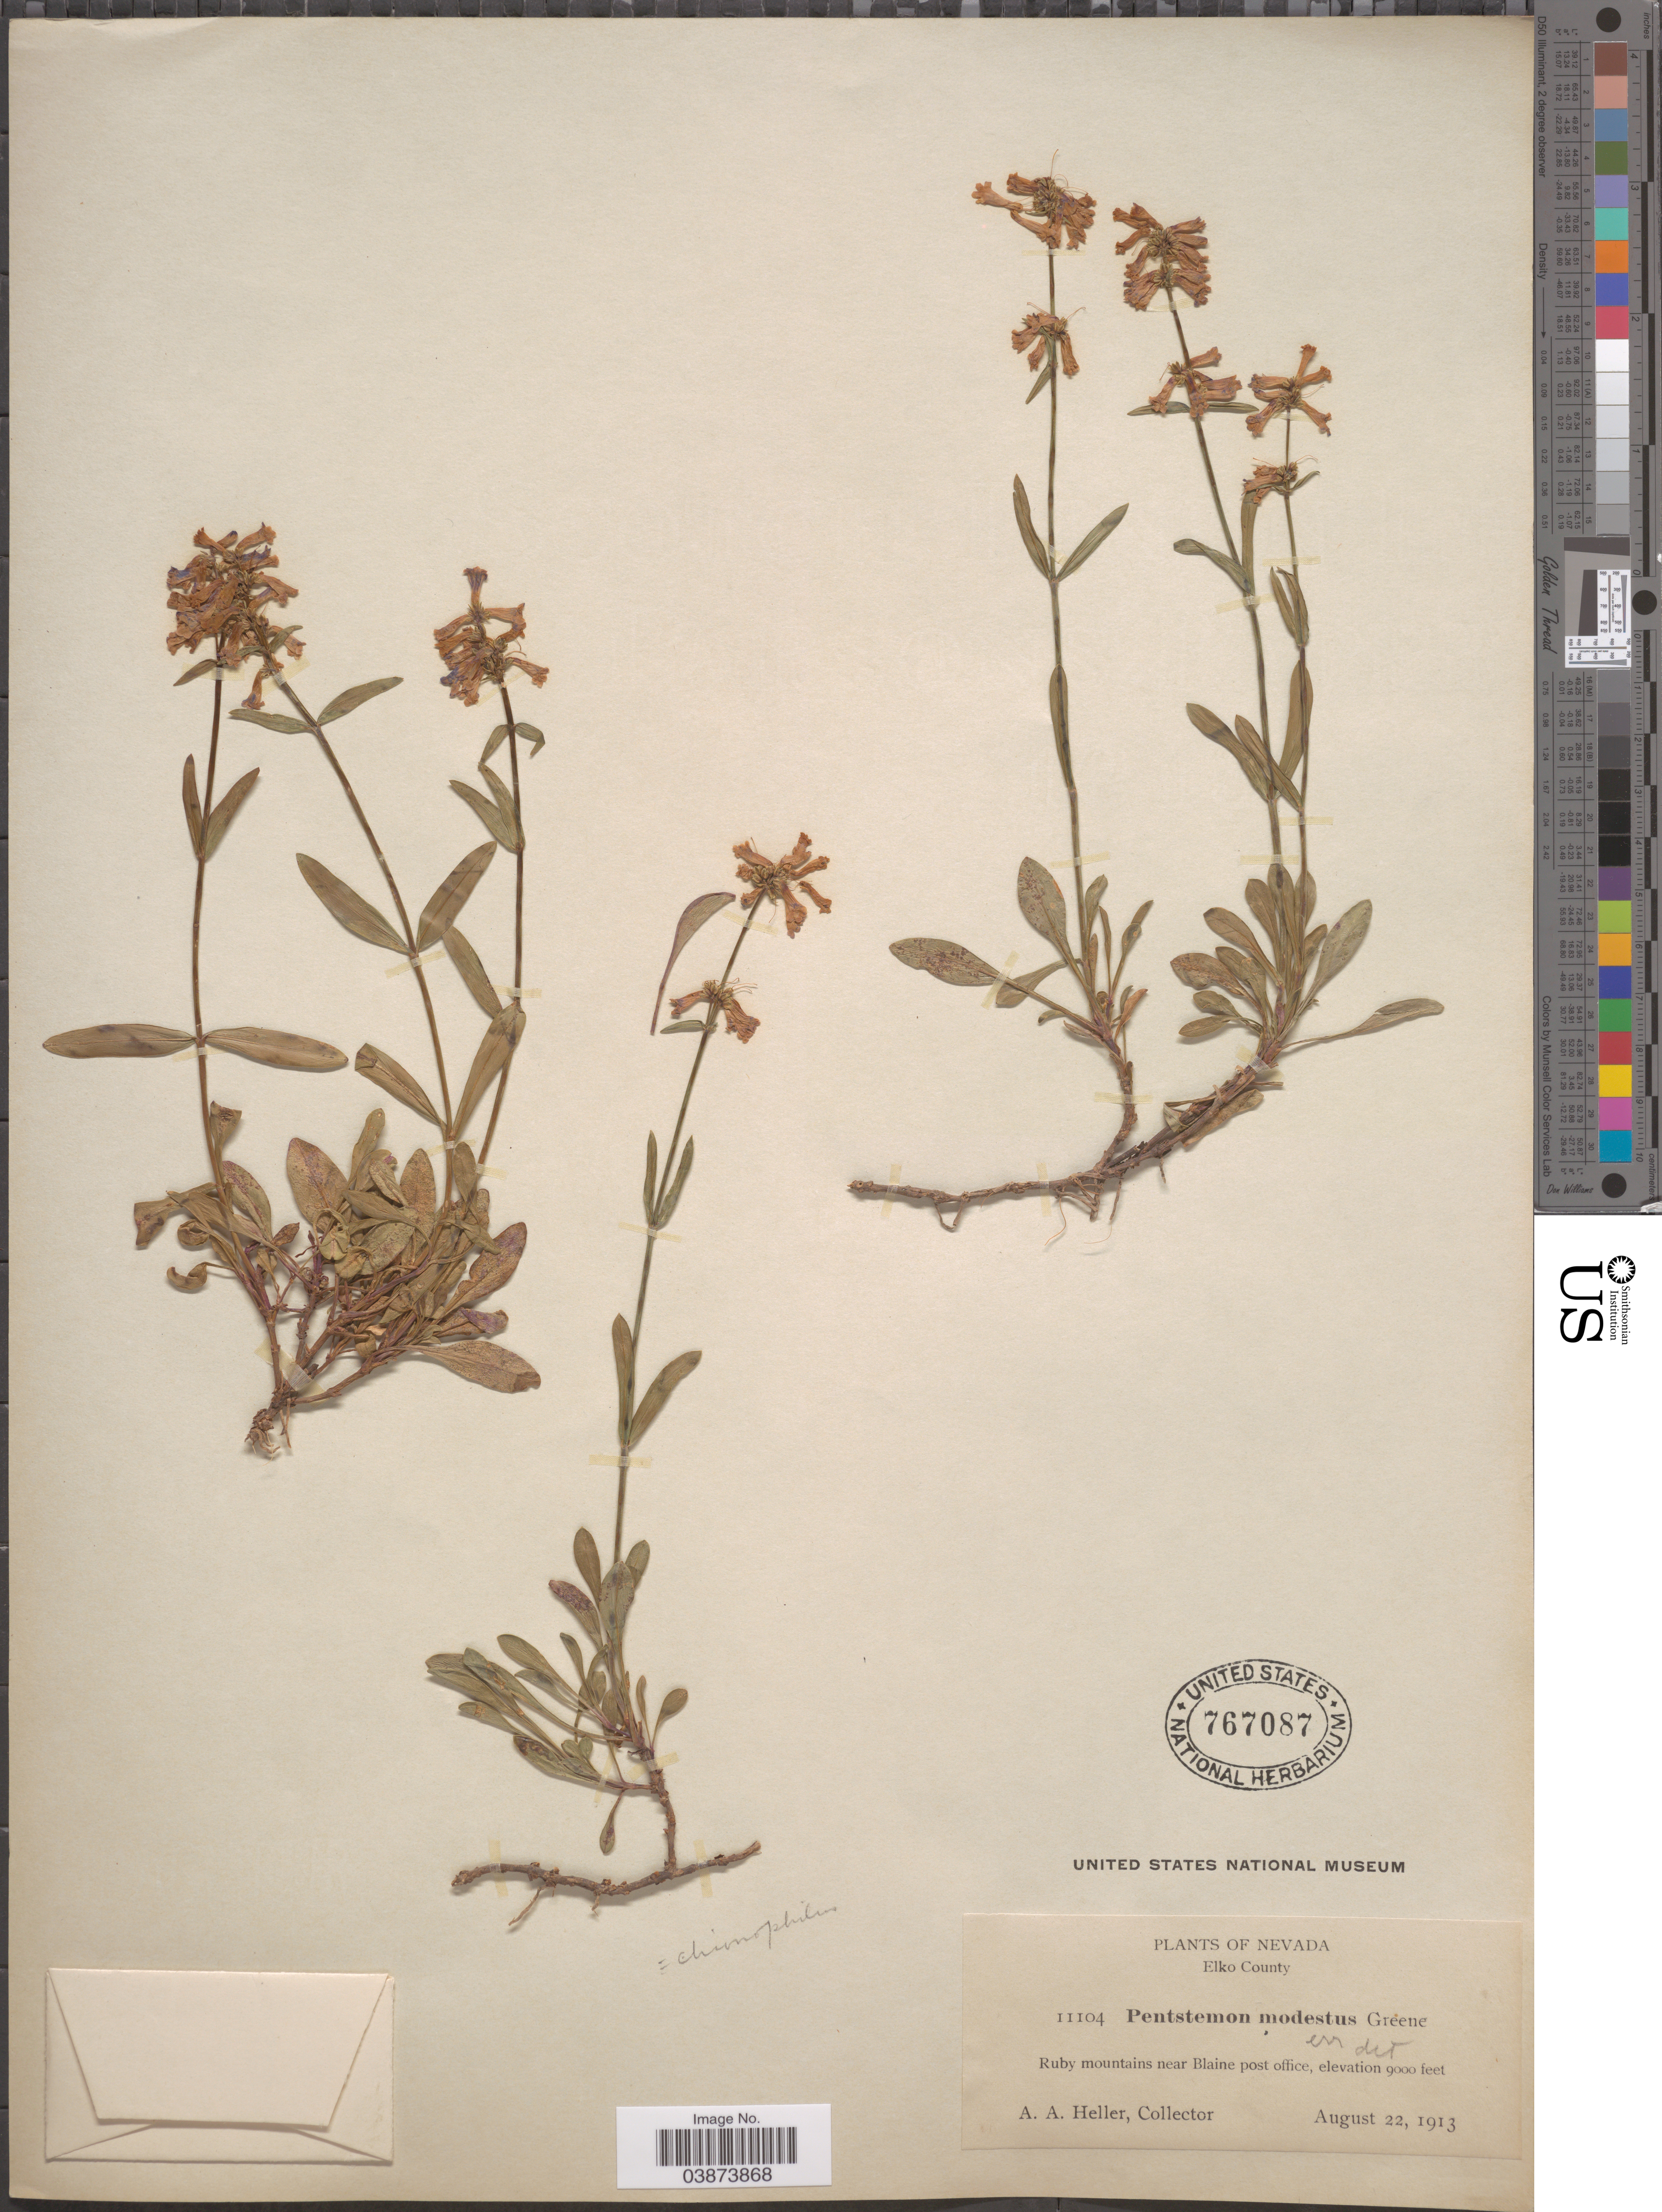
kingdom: Plantae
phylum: Tracheophyta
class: Magnoliopsida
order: Lamiales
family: Plantaginaceae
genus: Penstemon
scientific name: Penstemon chionophilus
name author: Greene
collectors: A. A. Heller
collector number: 11104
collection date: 1913-08-22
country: United States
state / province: Nevada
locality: Elko County. Ruby mountains near Blaine post office.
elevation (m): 2743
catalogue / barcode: US 767087